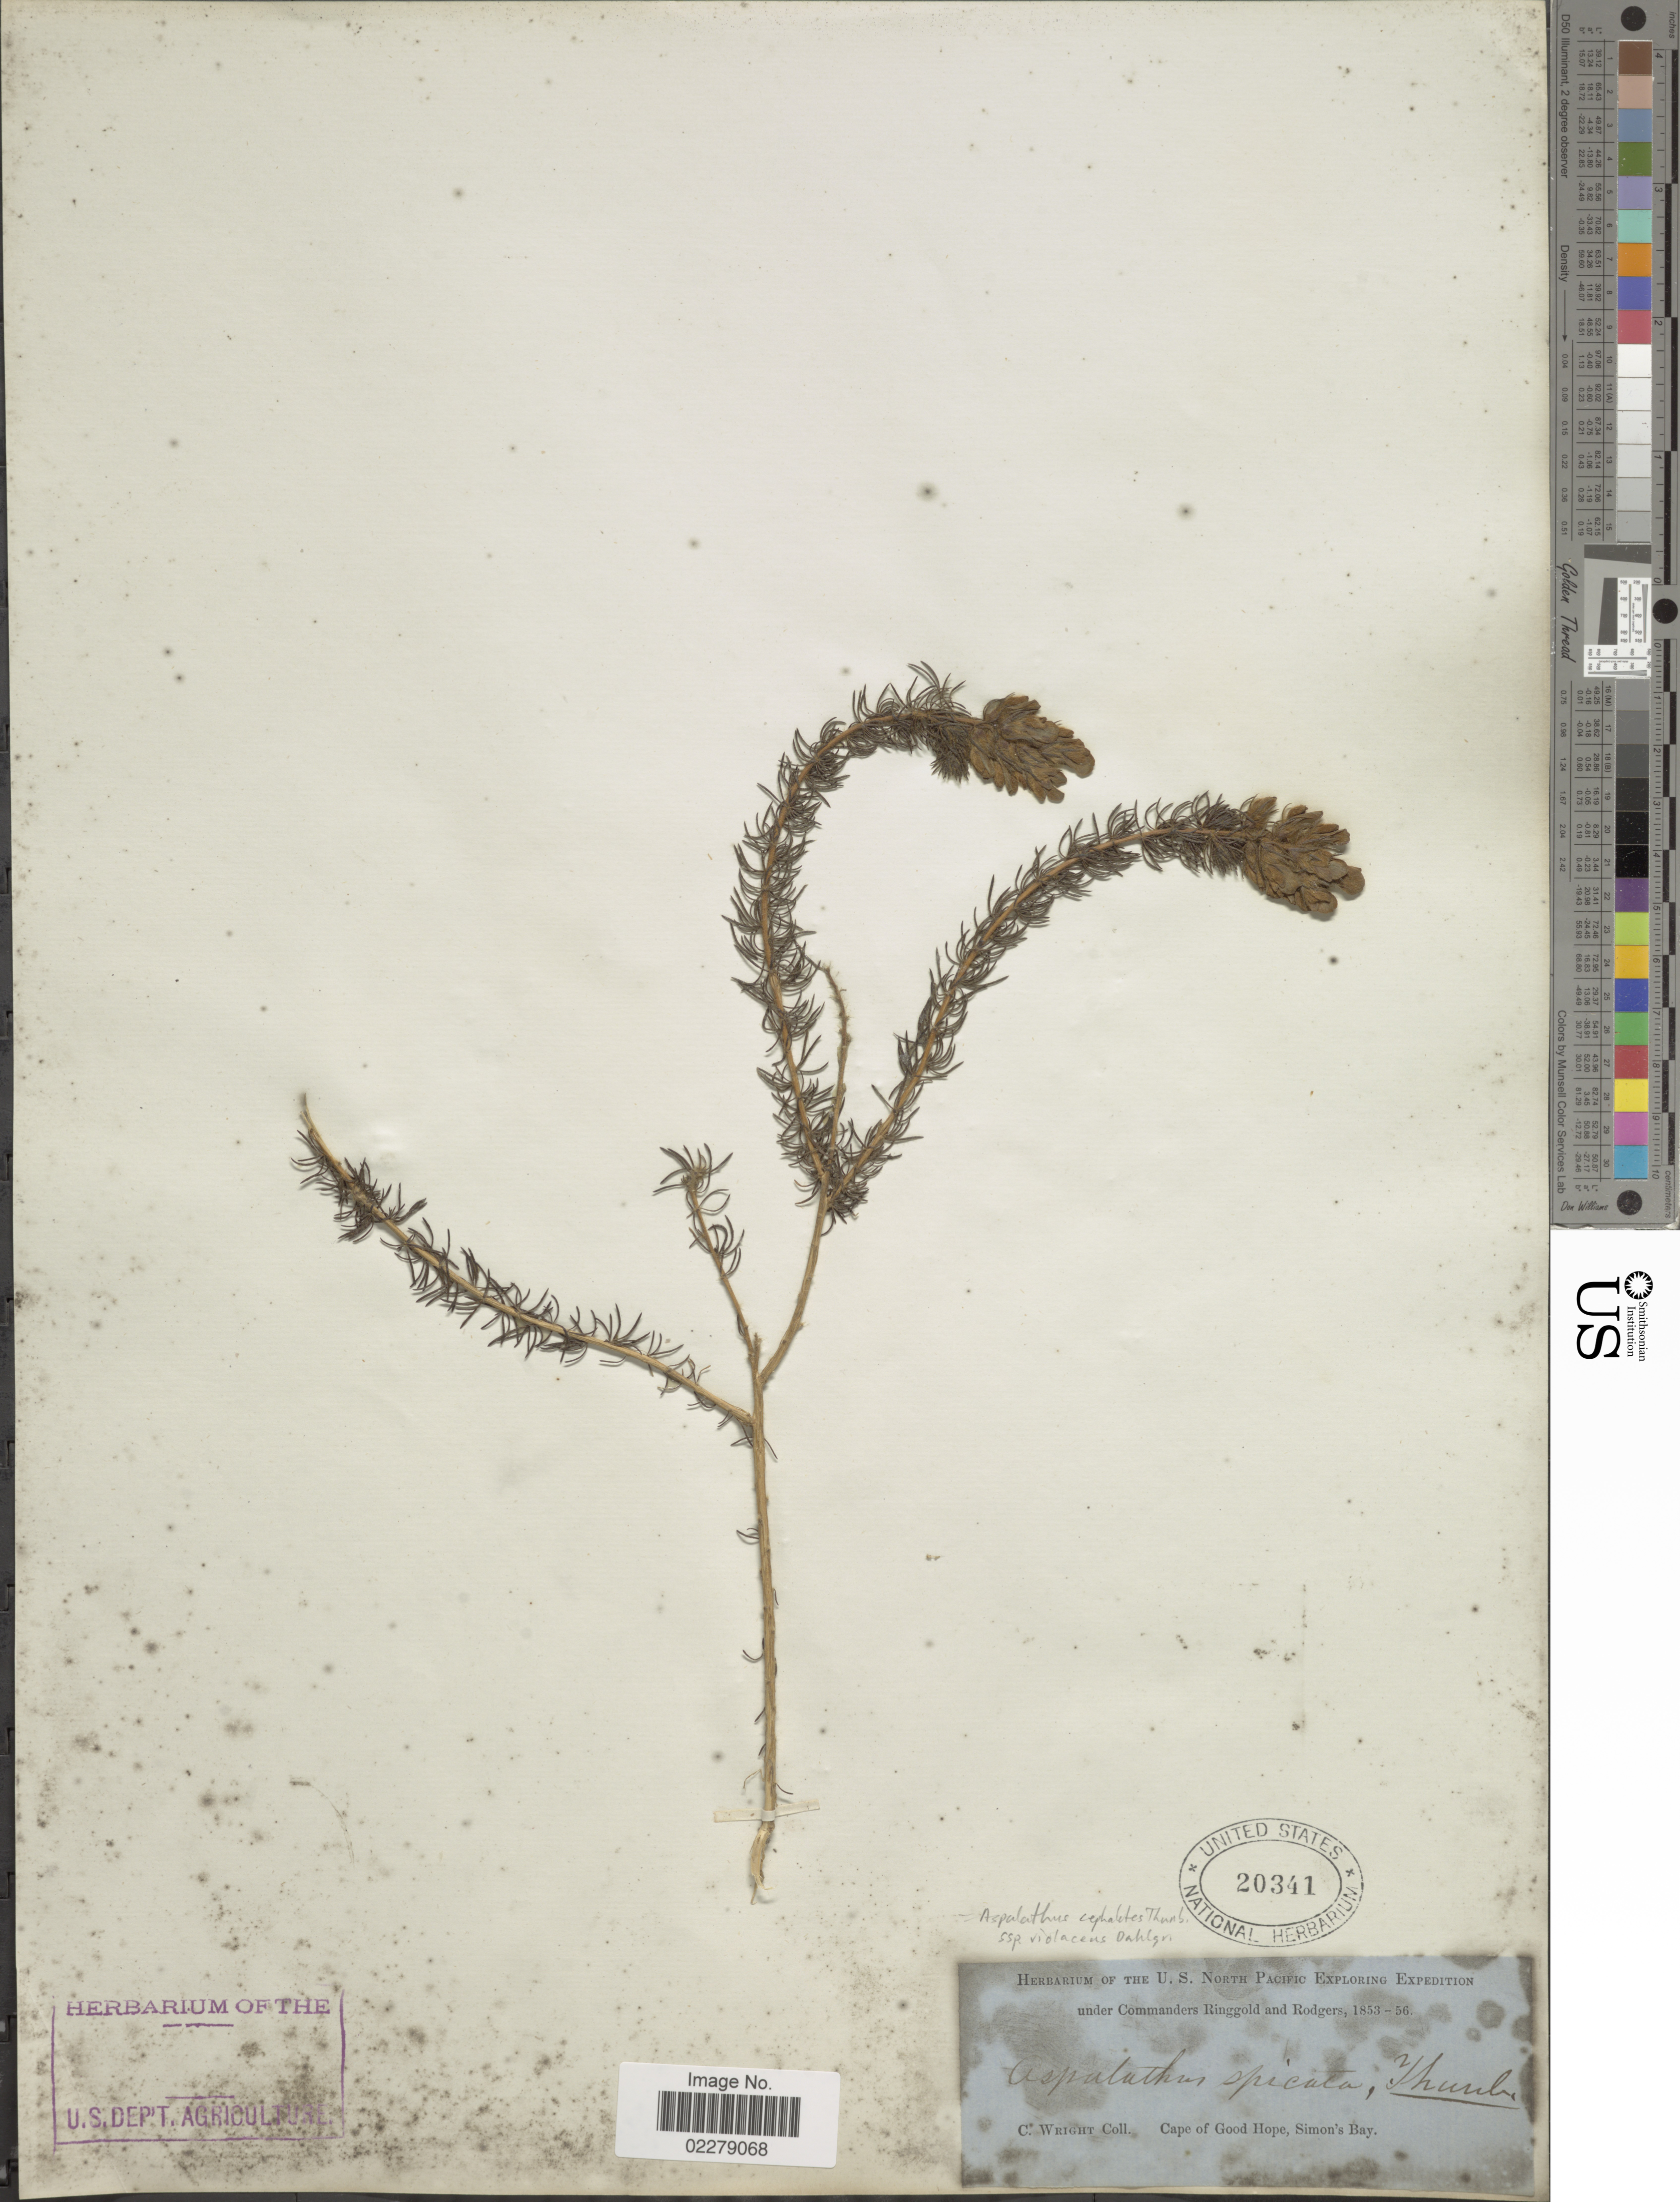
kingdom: Plantae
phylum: Tracheophyta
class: Magnoliopsida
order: Fabales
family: Fabaceae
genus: Aspalathus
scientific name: Aspalathus cephalotes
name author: Thunb.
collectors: C. Wright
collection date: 1853/1856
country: South Africa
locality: Cape of Good Hope, Simon's Bay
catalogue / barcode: US 20341